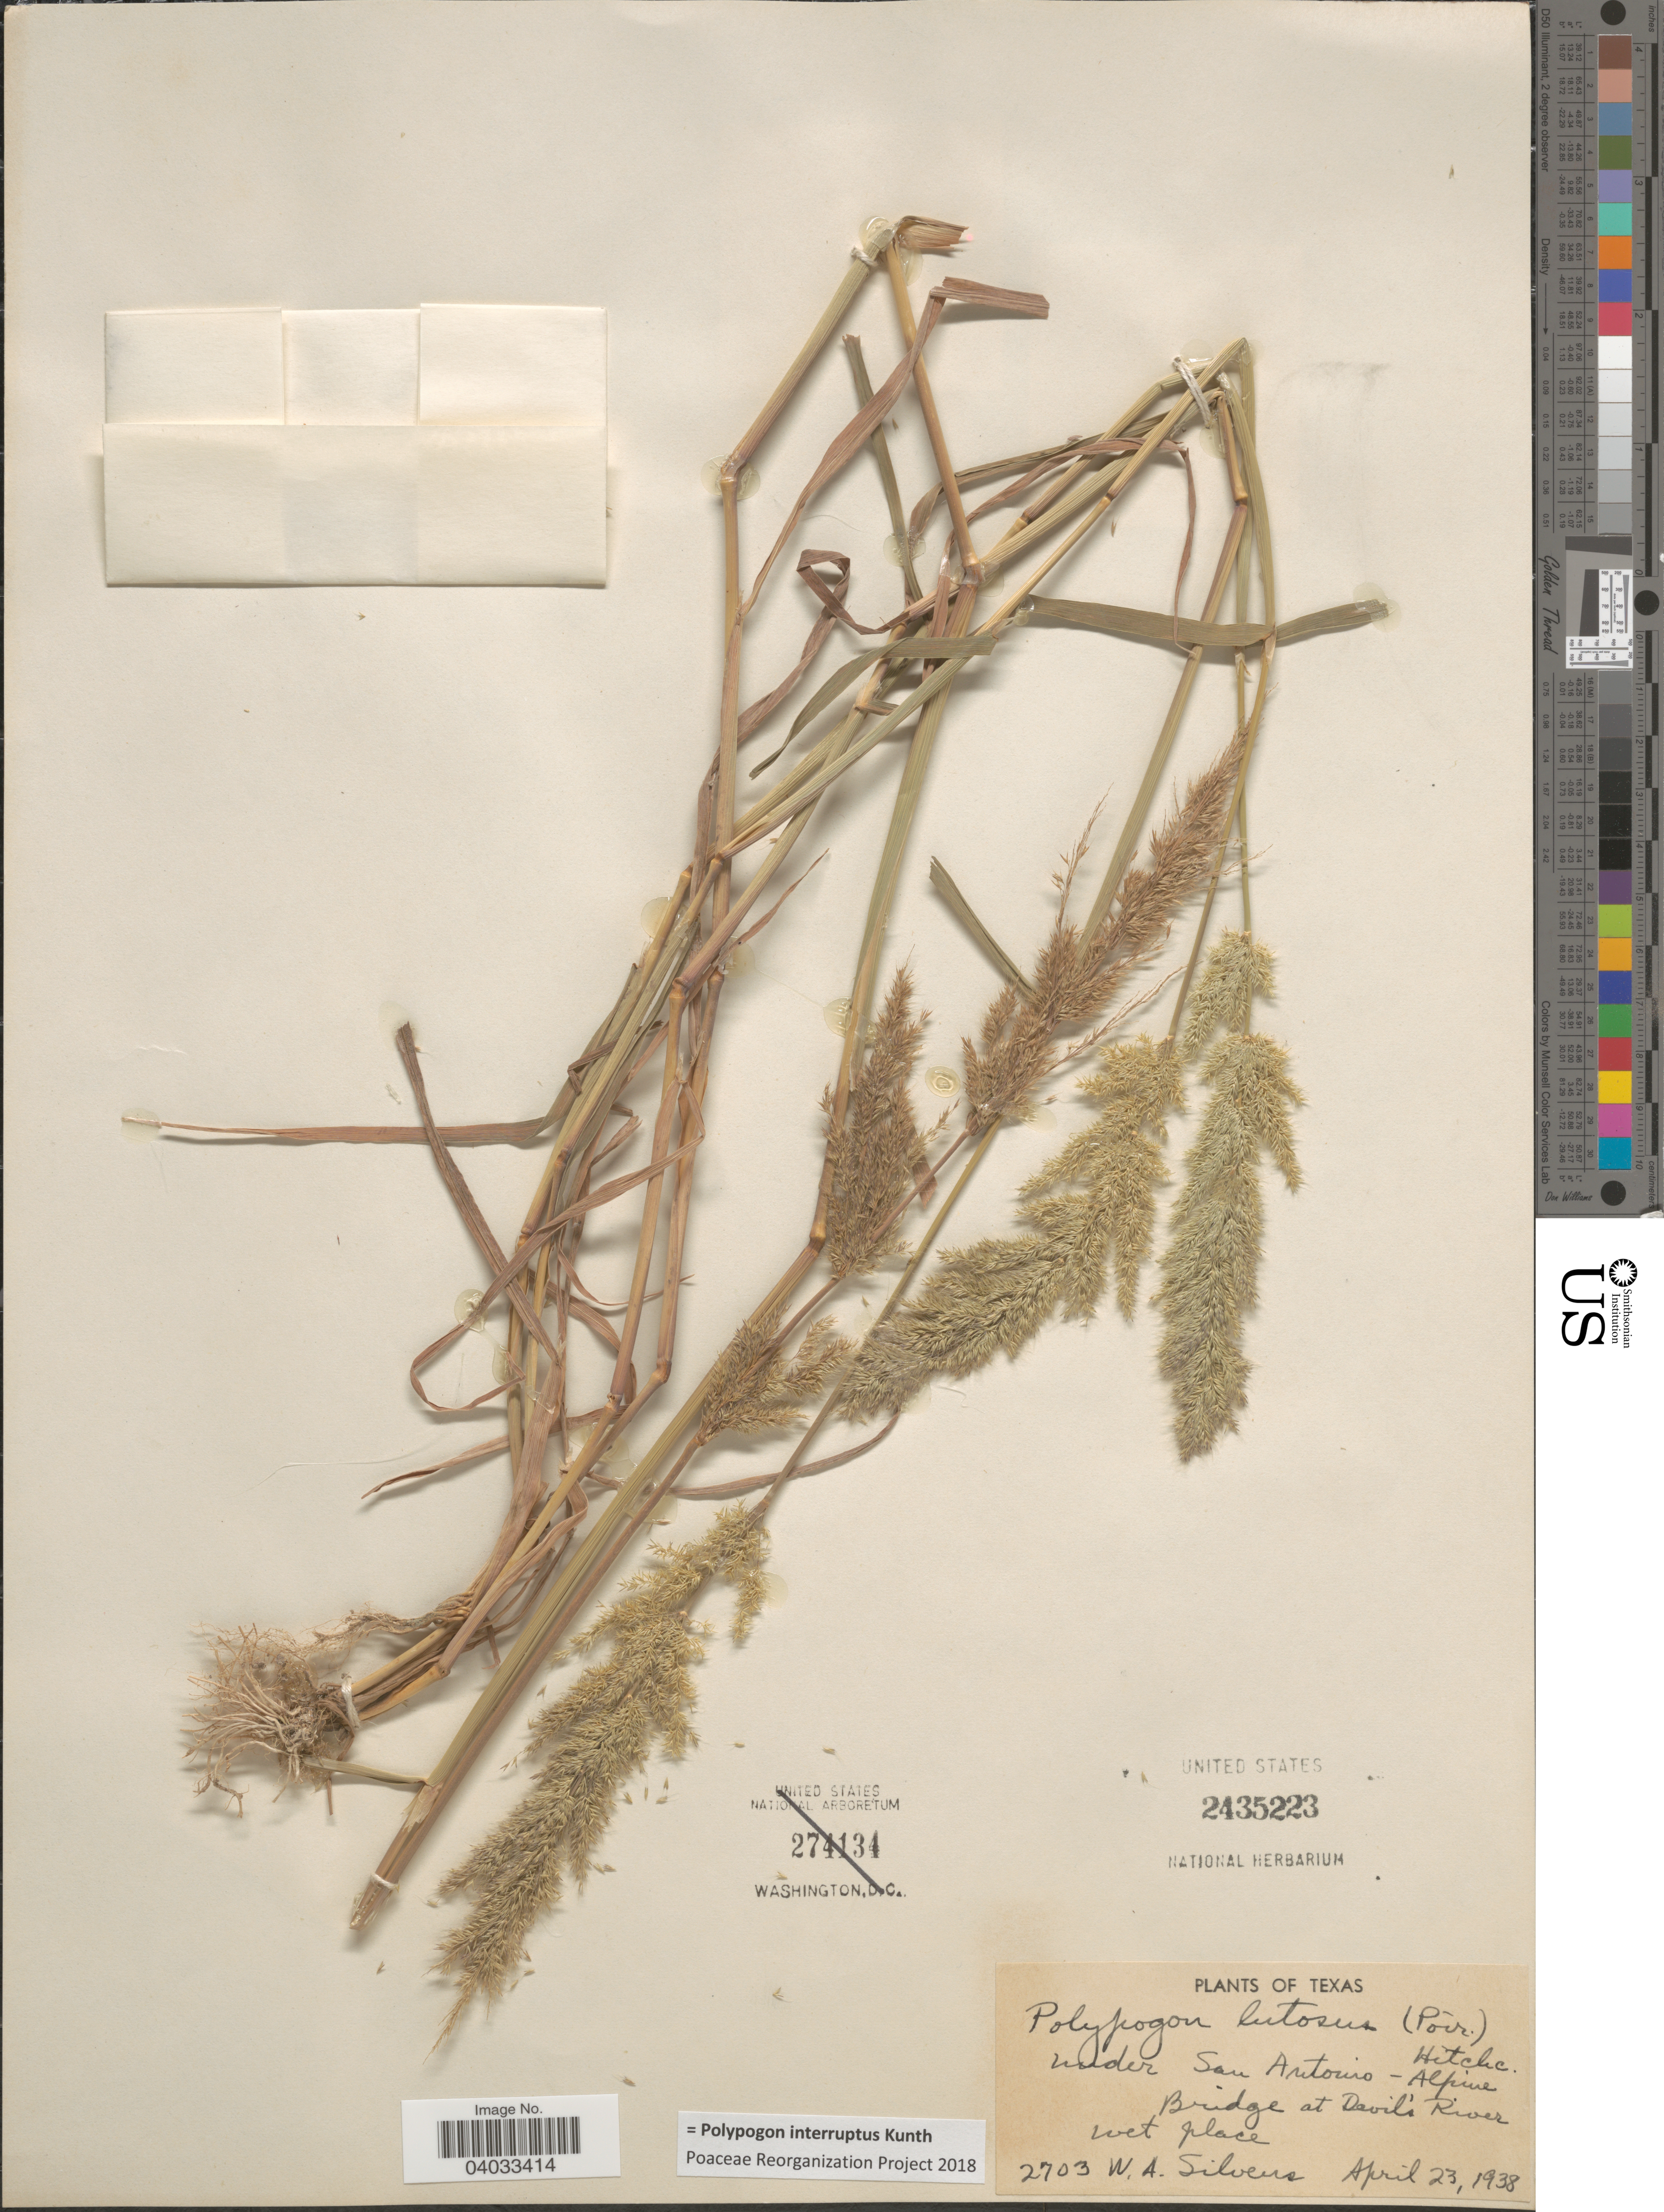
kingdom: Plantae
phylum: Tracheophyta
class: Liliopsida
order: Poales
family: Poaceae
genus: Polypogon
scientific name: Polypogon interruptus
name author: Kunth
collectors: W. Silveus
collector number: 2703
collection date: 1938-04-23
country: United States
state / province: Texas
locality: Under San Antonio - Alpine Bridge at Devil's River.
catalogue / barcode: US 2435223